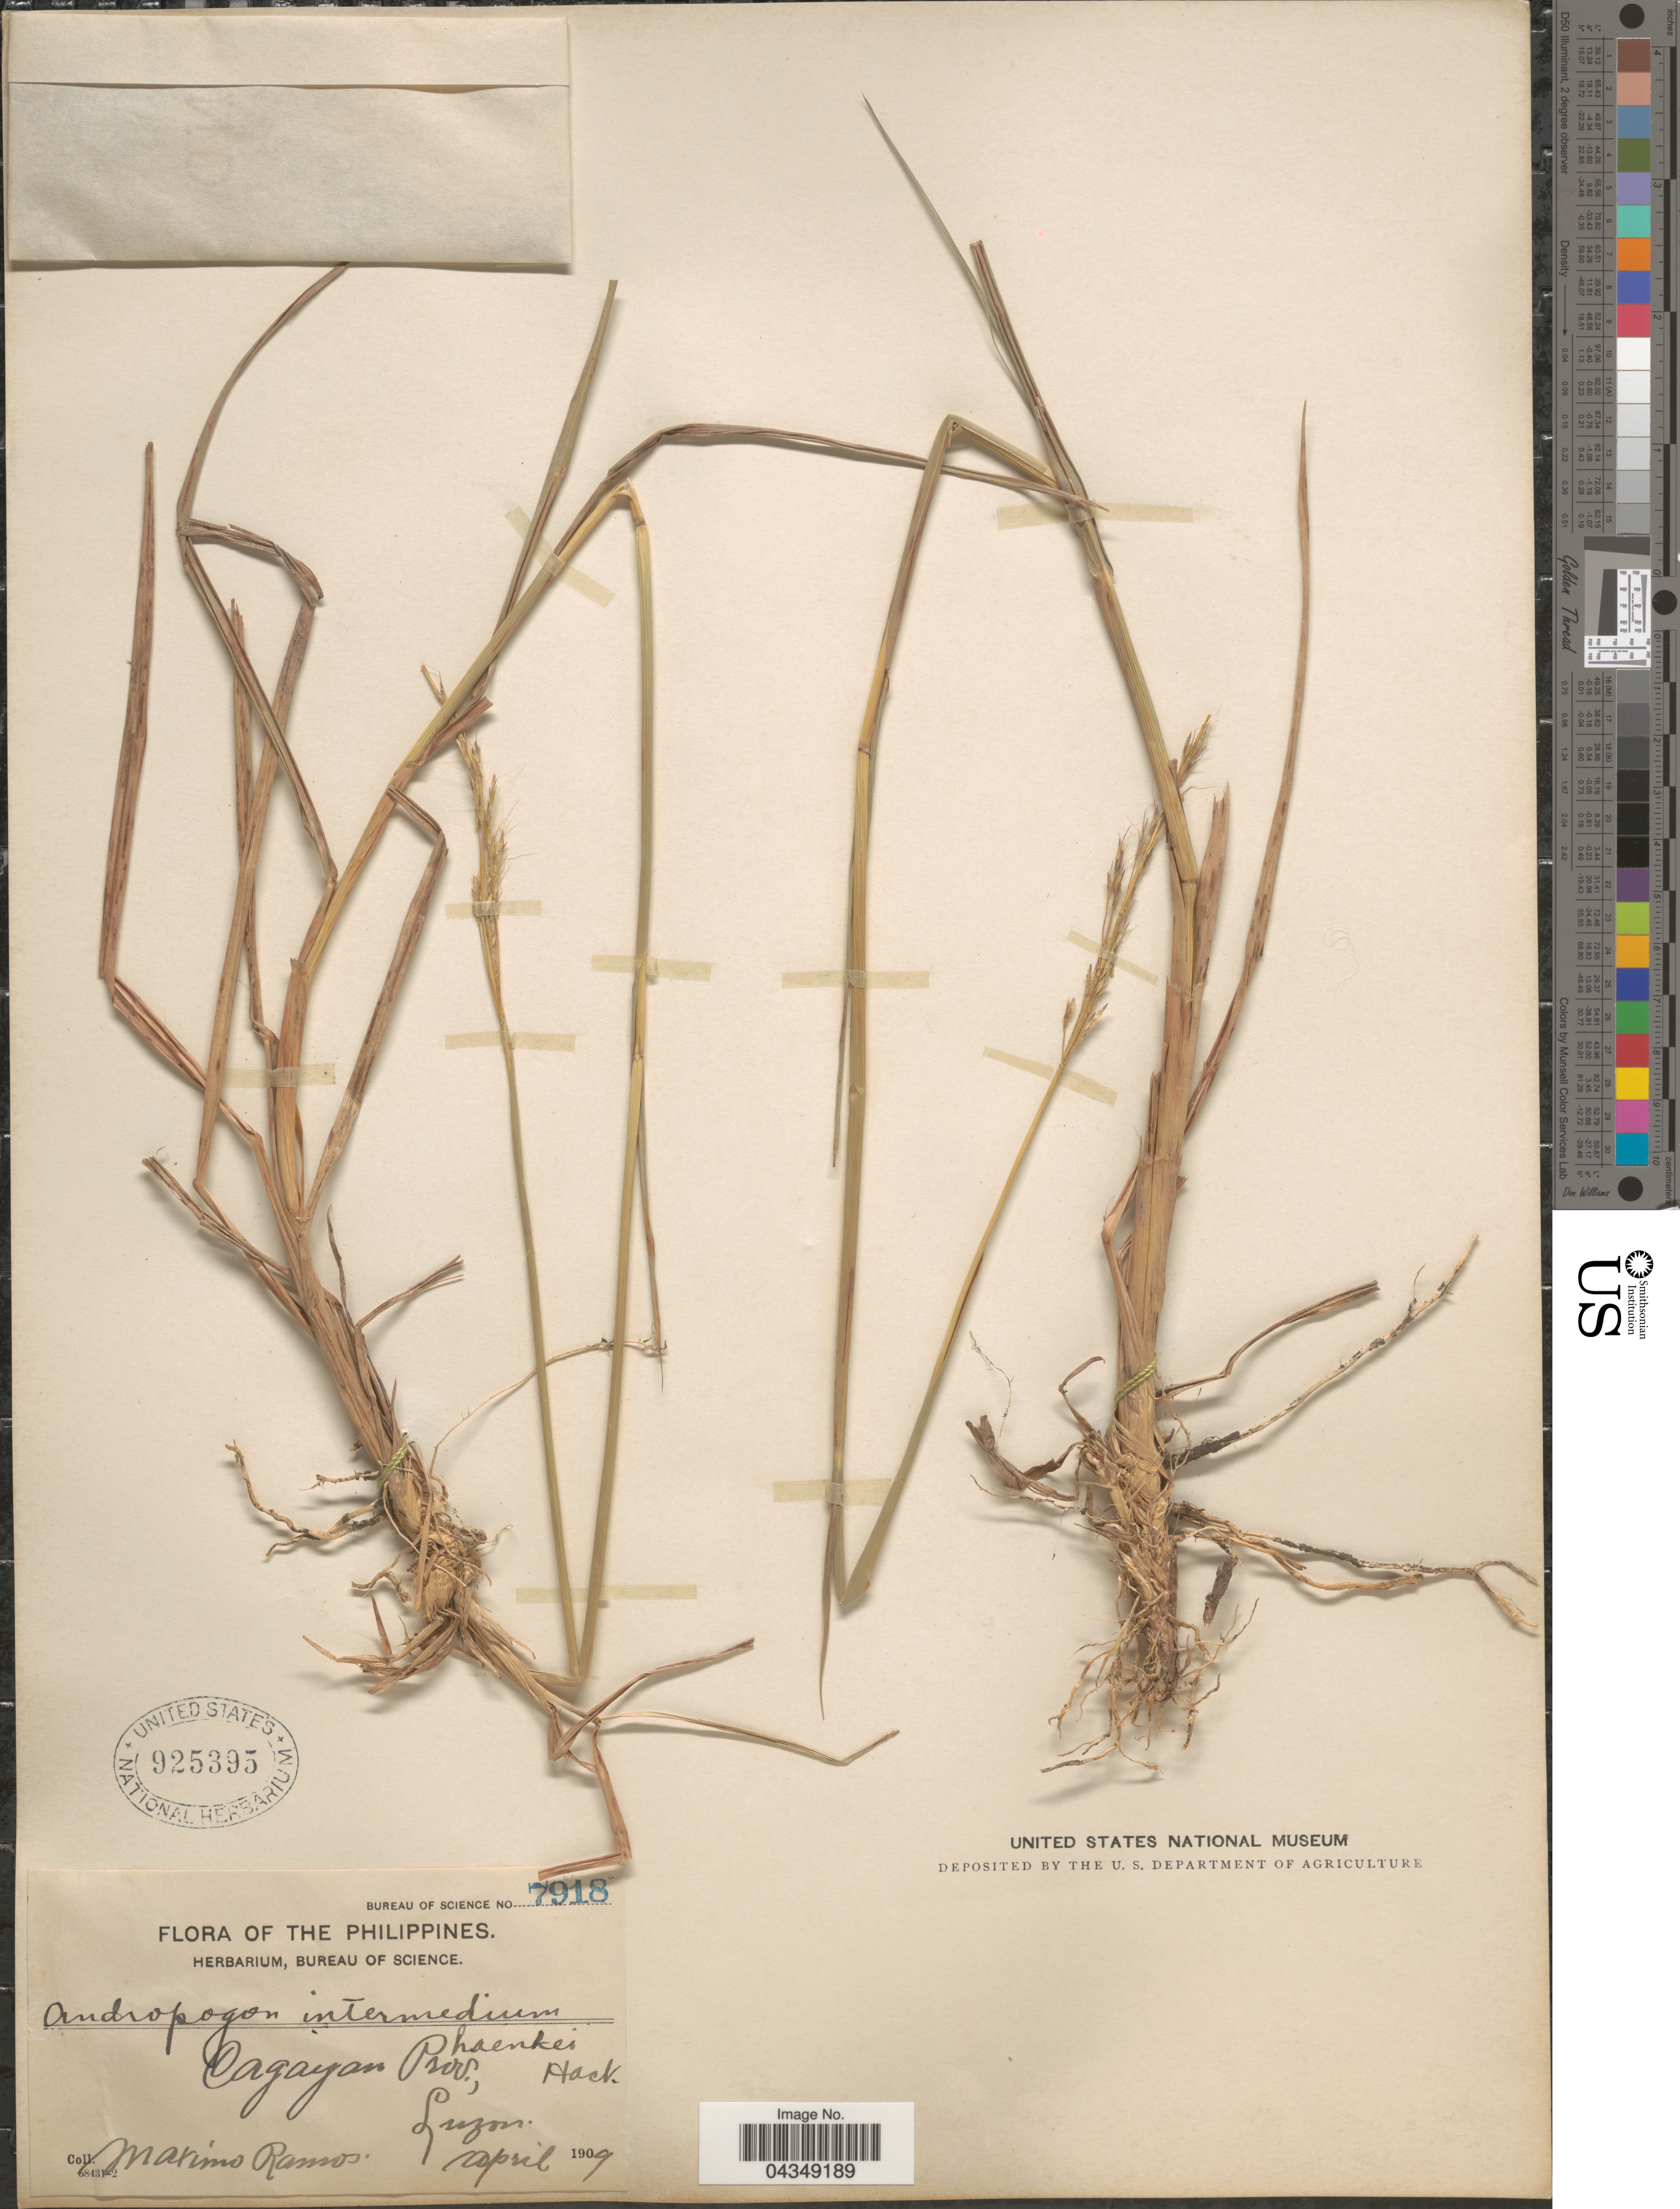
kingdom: Plantae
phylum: Tracheophyta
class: Liliopsida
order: Poales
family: Poaceae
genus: Bothriochloa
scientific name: Bothriochloa bladhii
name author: (Retz.) S.T. Blake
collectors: M. Ramos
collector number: Bureau of Science 7918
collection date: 1909-04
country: Philippines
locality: Cagayan Prov., Luzon.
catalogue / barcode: US 925395